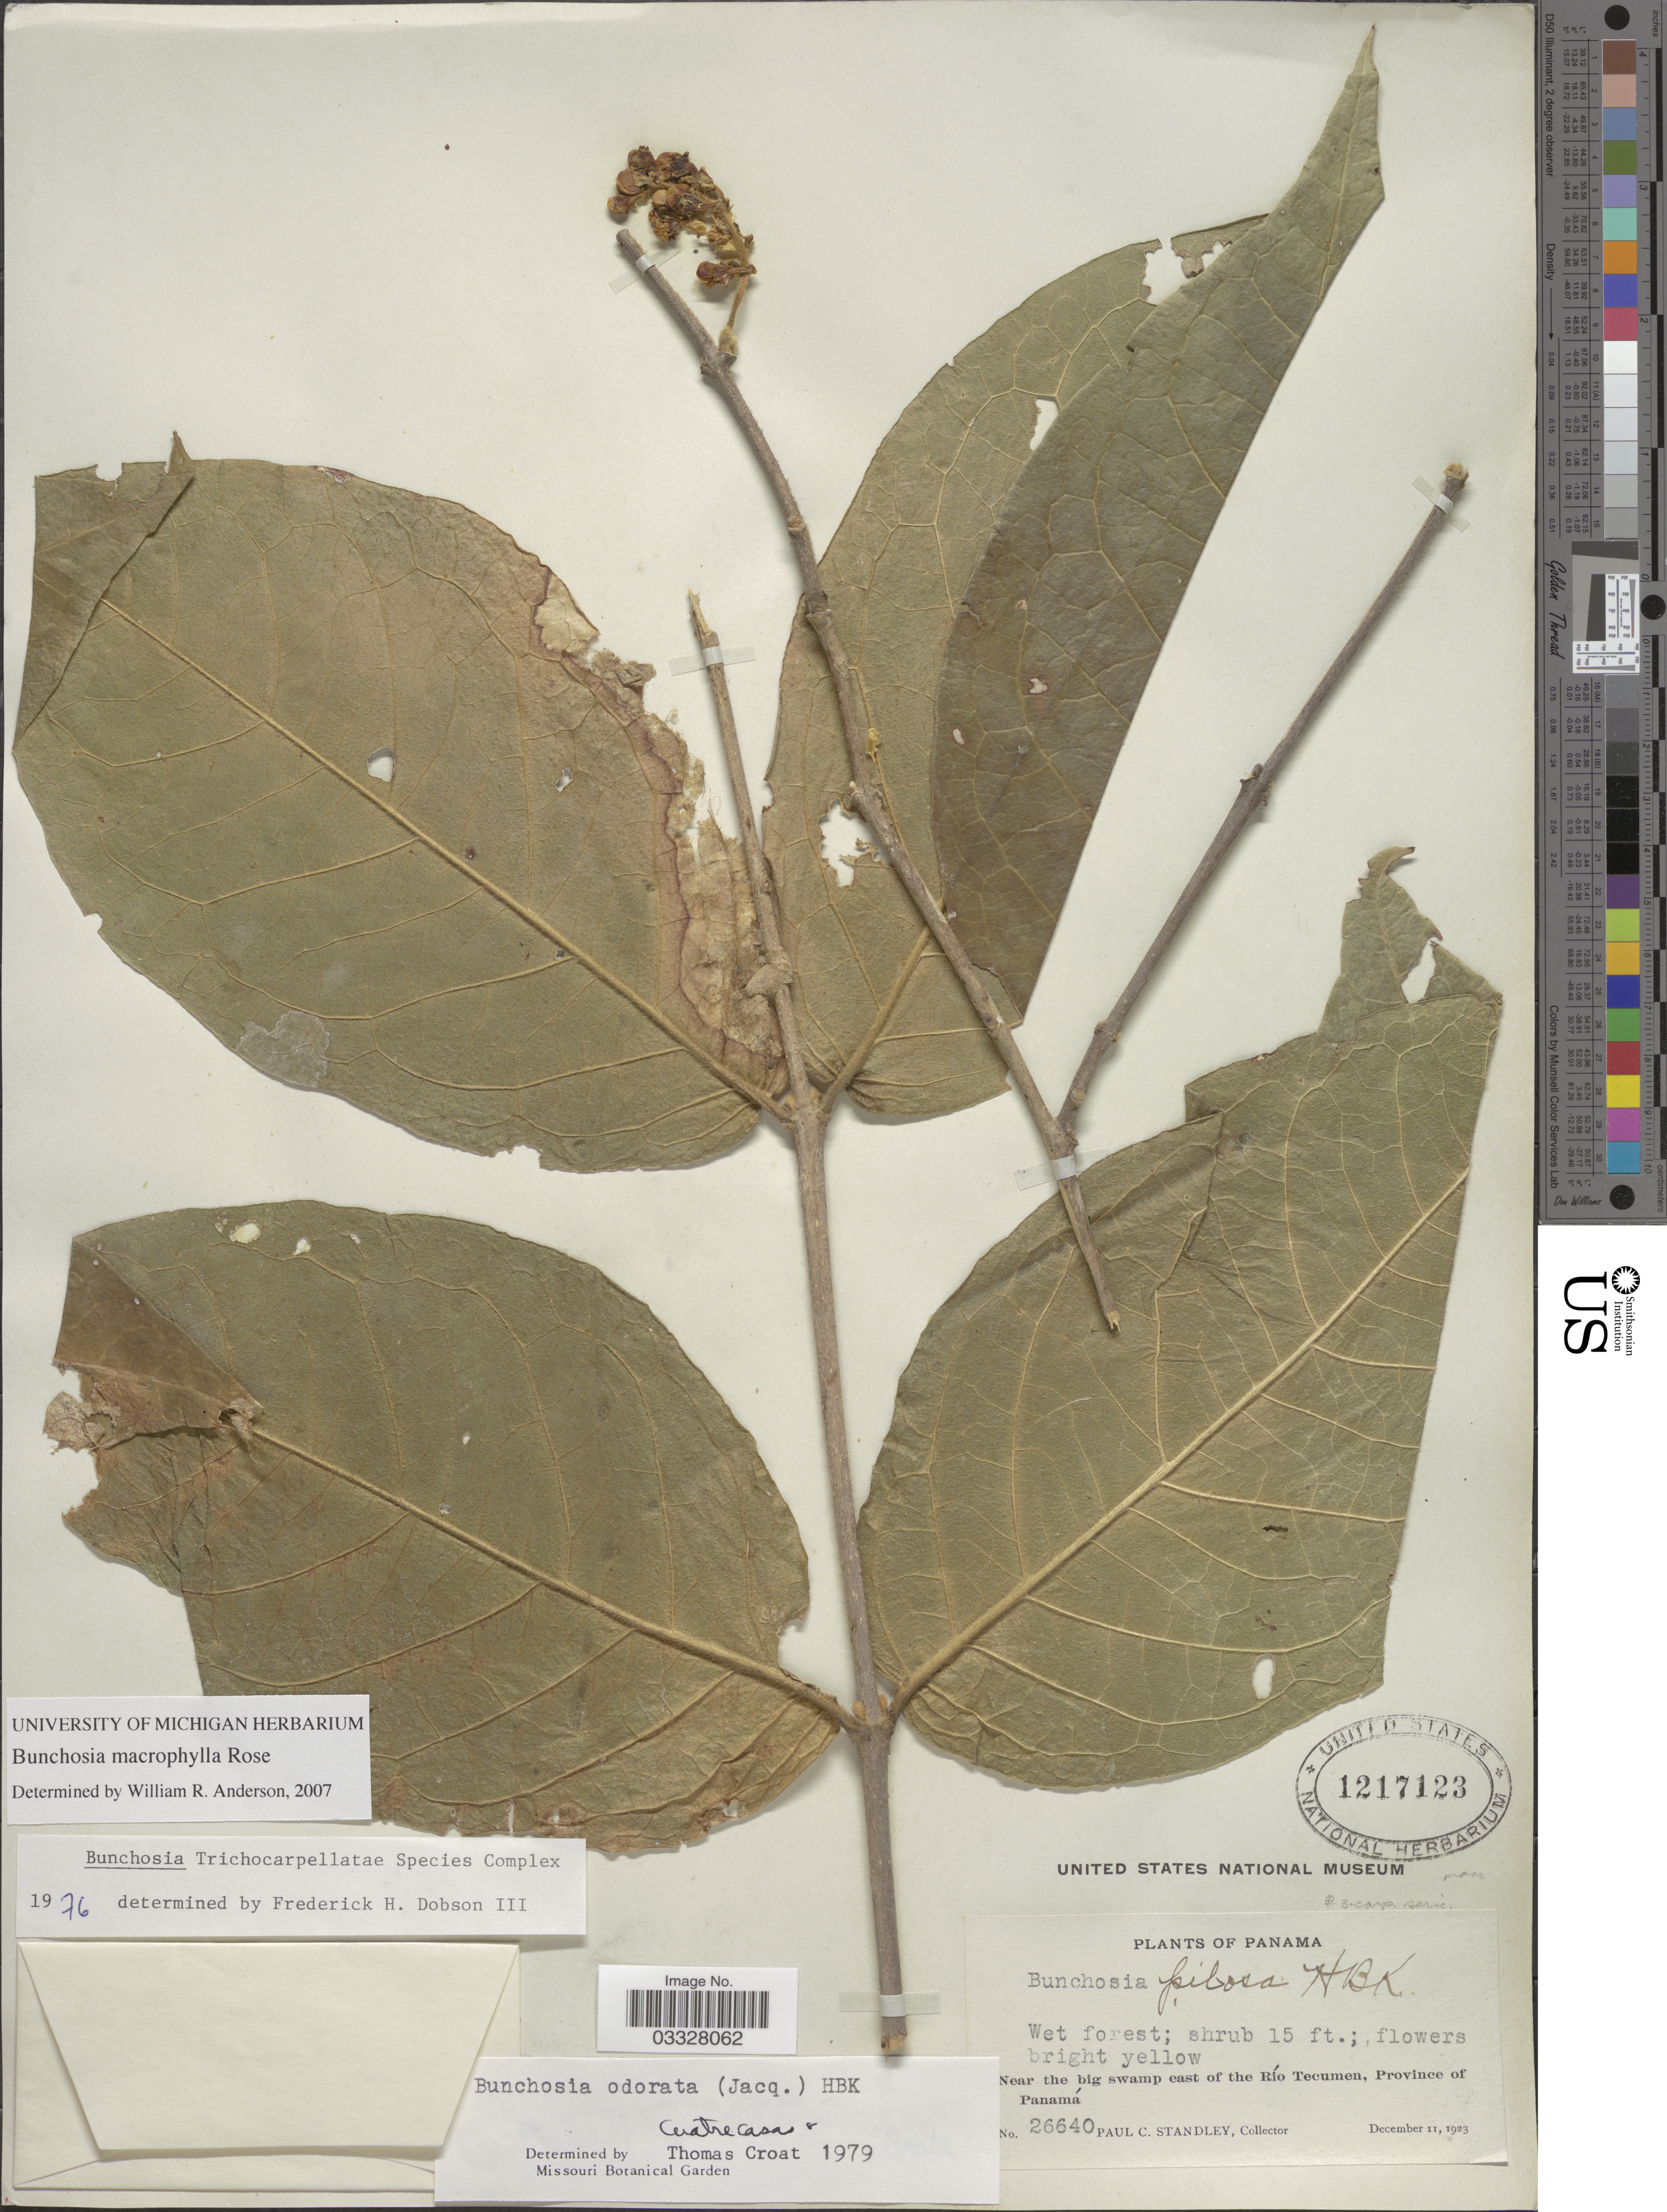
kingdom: Plantae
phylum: Tracheophyta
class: Magnoliopsida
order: Malpighiales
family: Malpighiaceae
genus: Bunchosia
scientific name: Bunchosia macrophylla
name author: Rose ex Donn. Sm. in Pittier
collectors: P. C. Standley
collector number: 26640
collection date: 1923-12-11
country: Panama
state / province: Panamá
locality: Near the big swamp east of the Río Tecumen.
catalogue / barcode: US 1217123